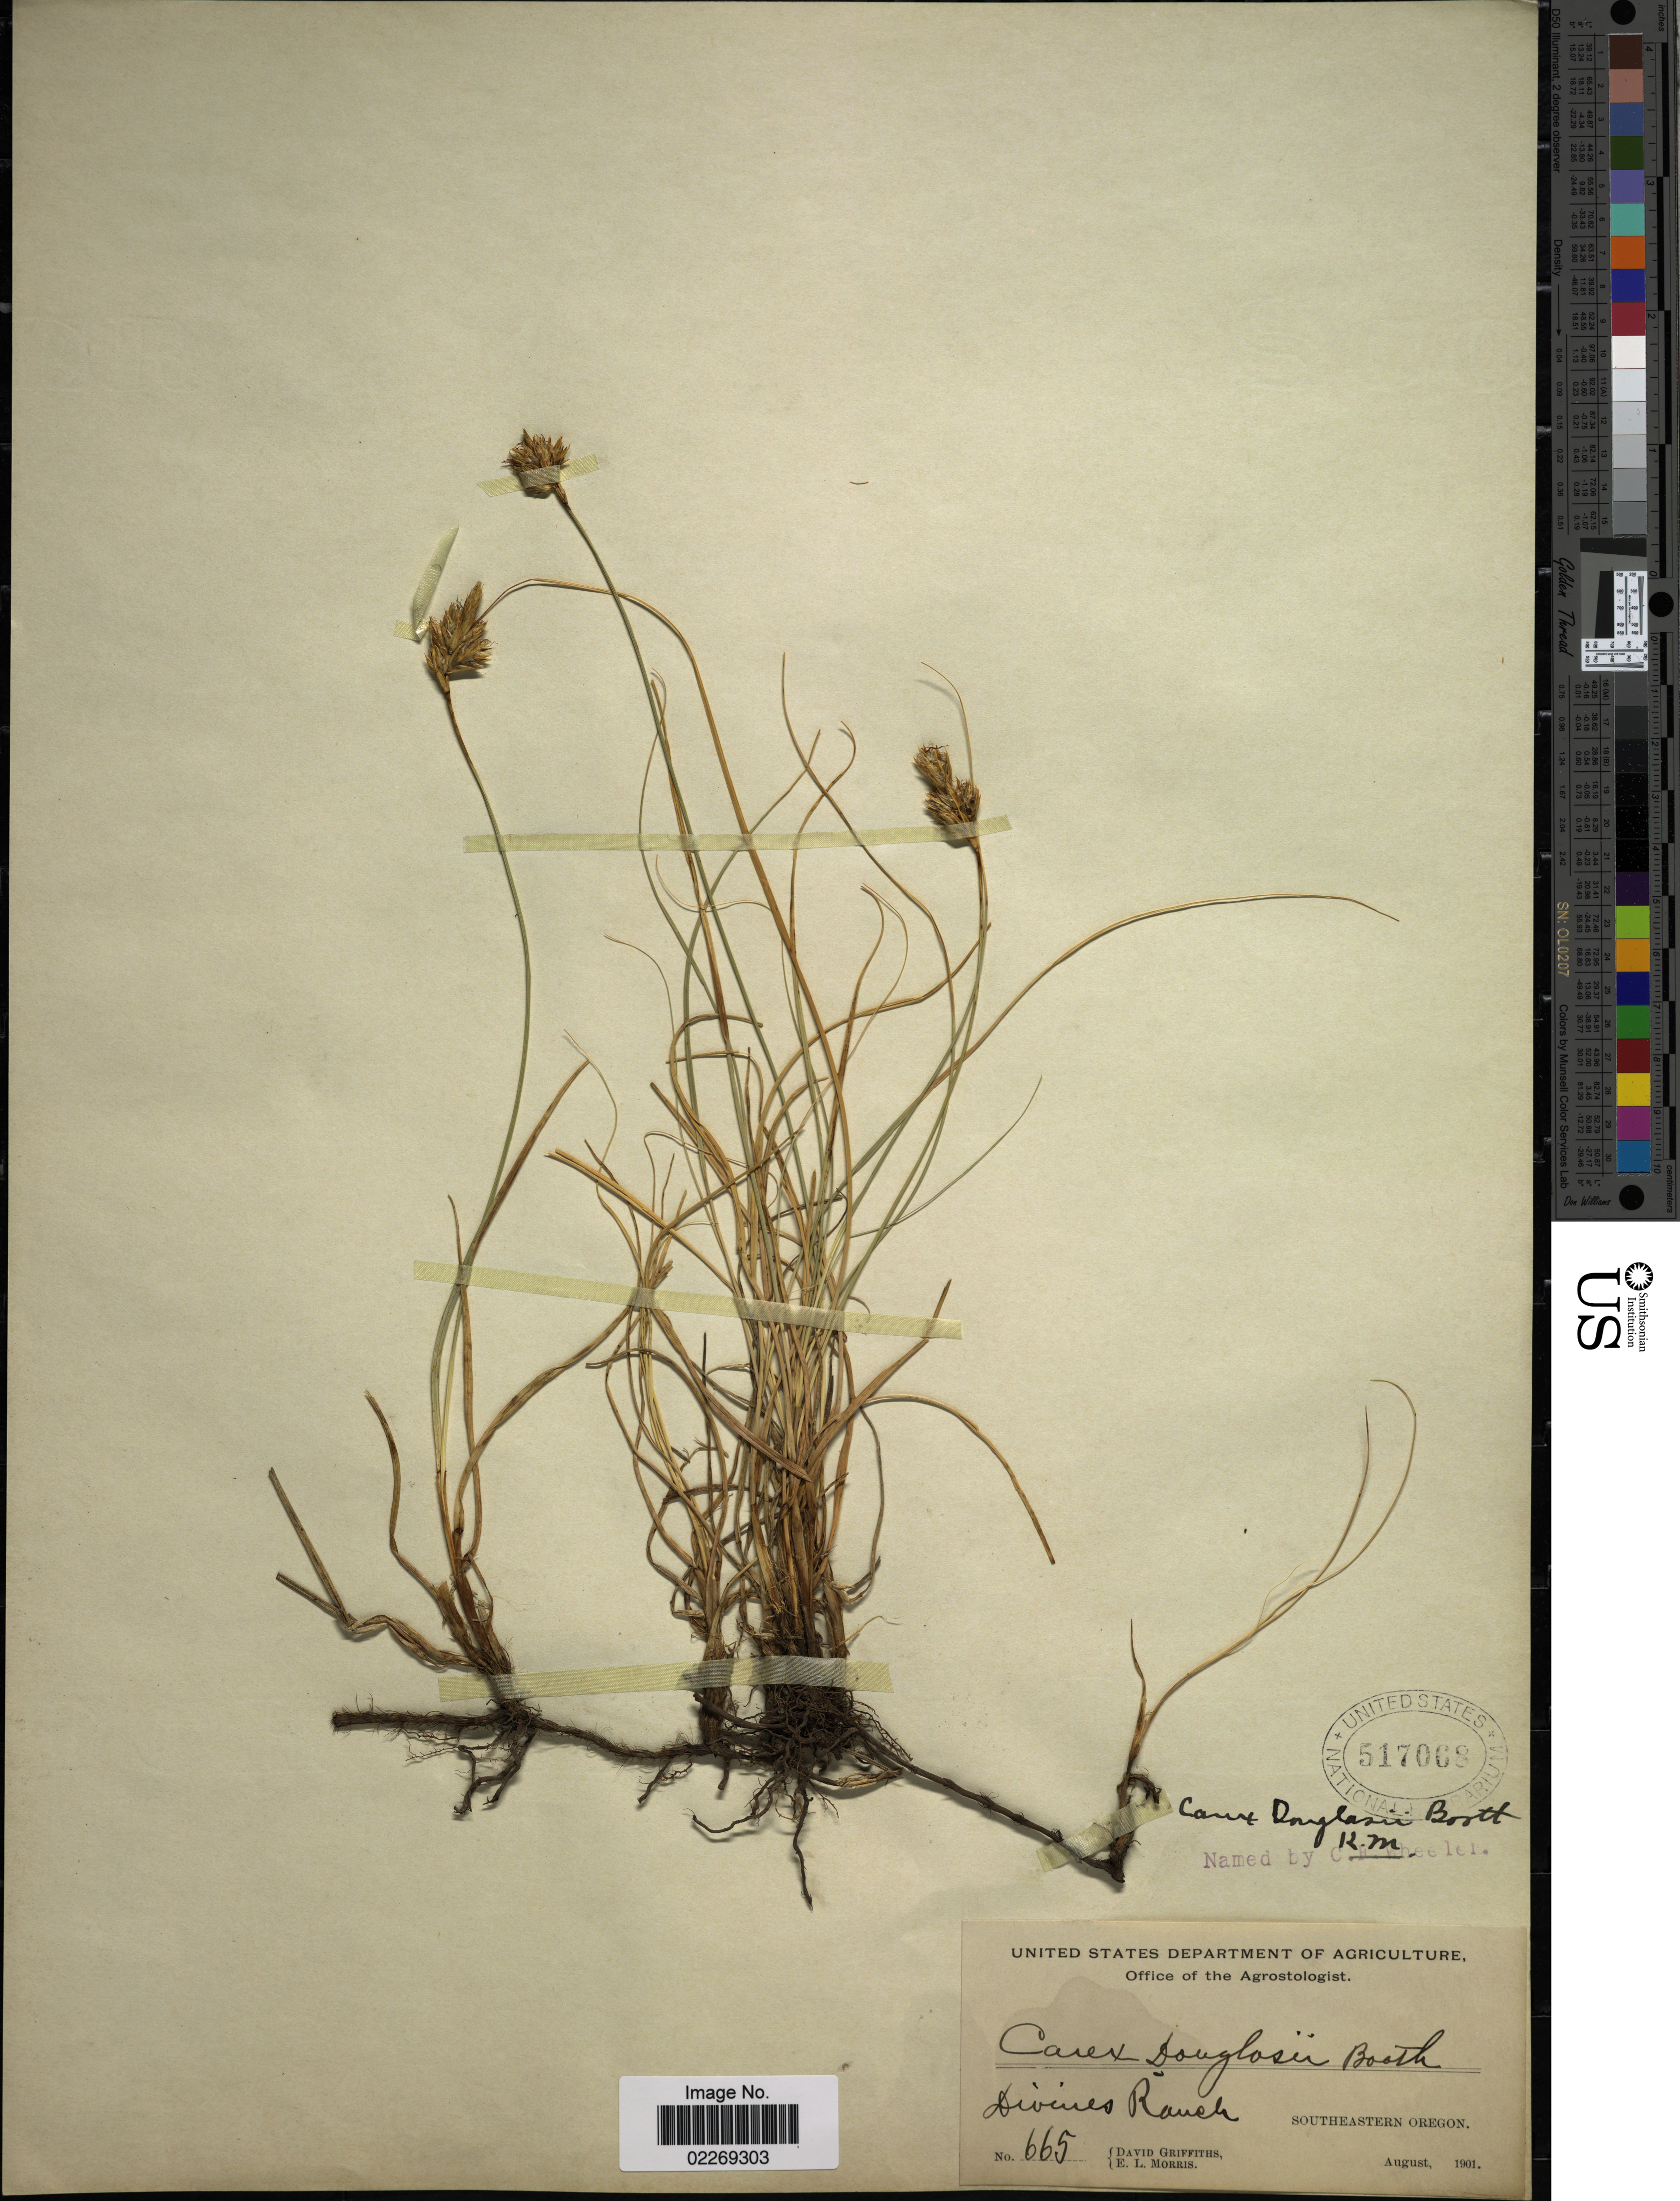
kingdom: Plantae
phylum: Tracheophyta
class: Liliopsida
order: Poales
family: Cyperaceae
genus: Carex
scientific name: Carex douglasii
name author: Boott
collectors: D. Griffiths & E. Morris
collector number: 665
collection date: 1901-08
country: United States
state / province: Oregon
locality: Divines Ranch. Southeastern Oregon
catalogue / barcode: US 517068